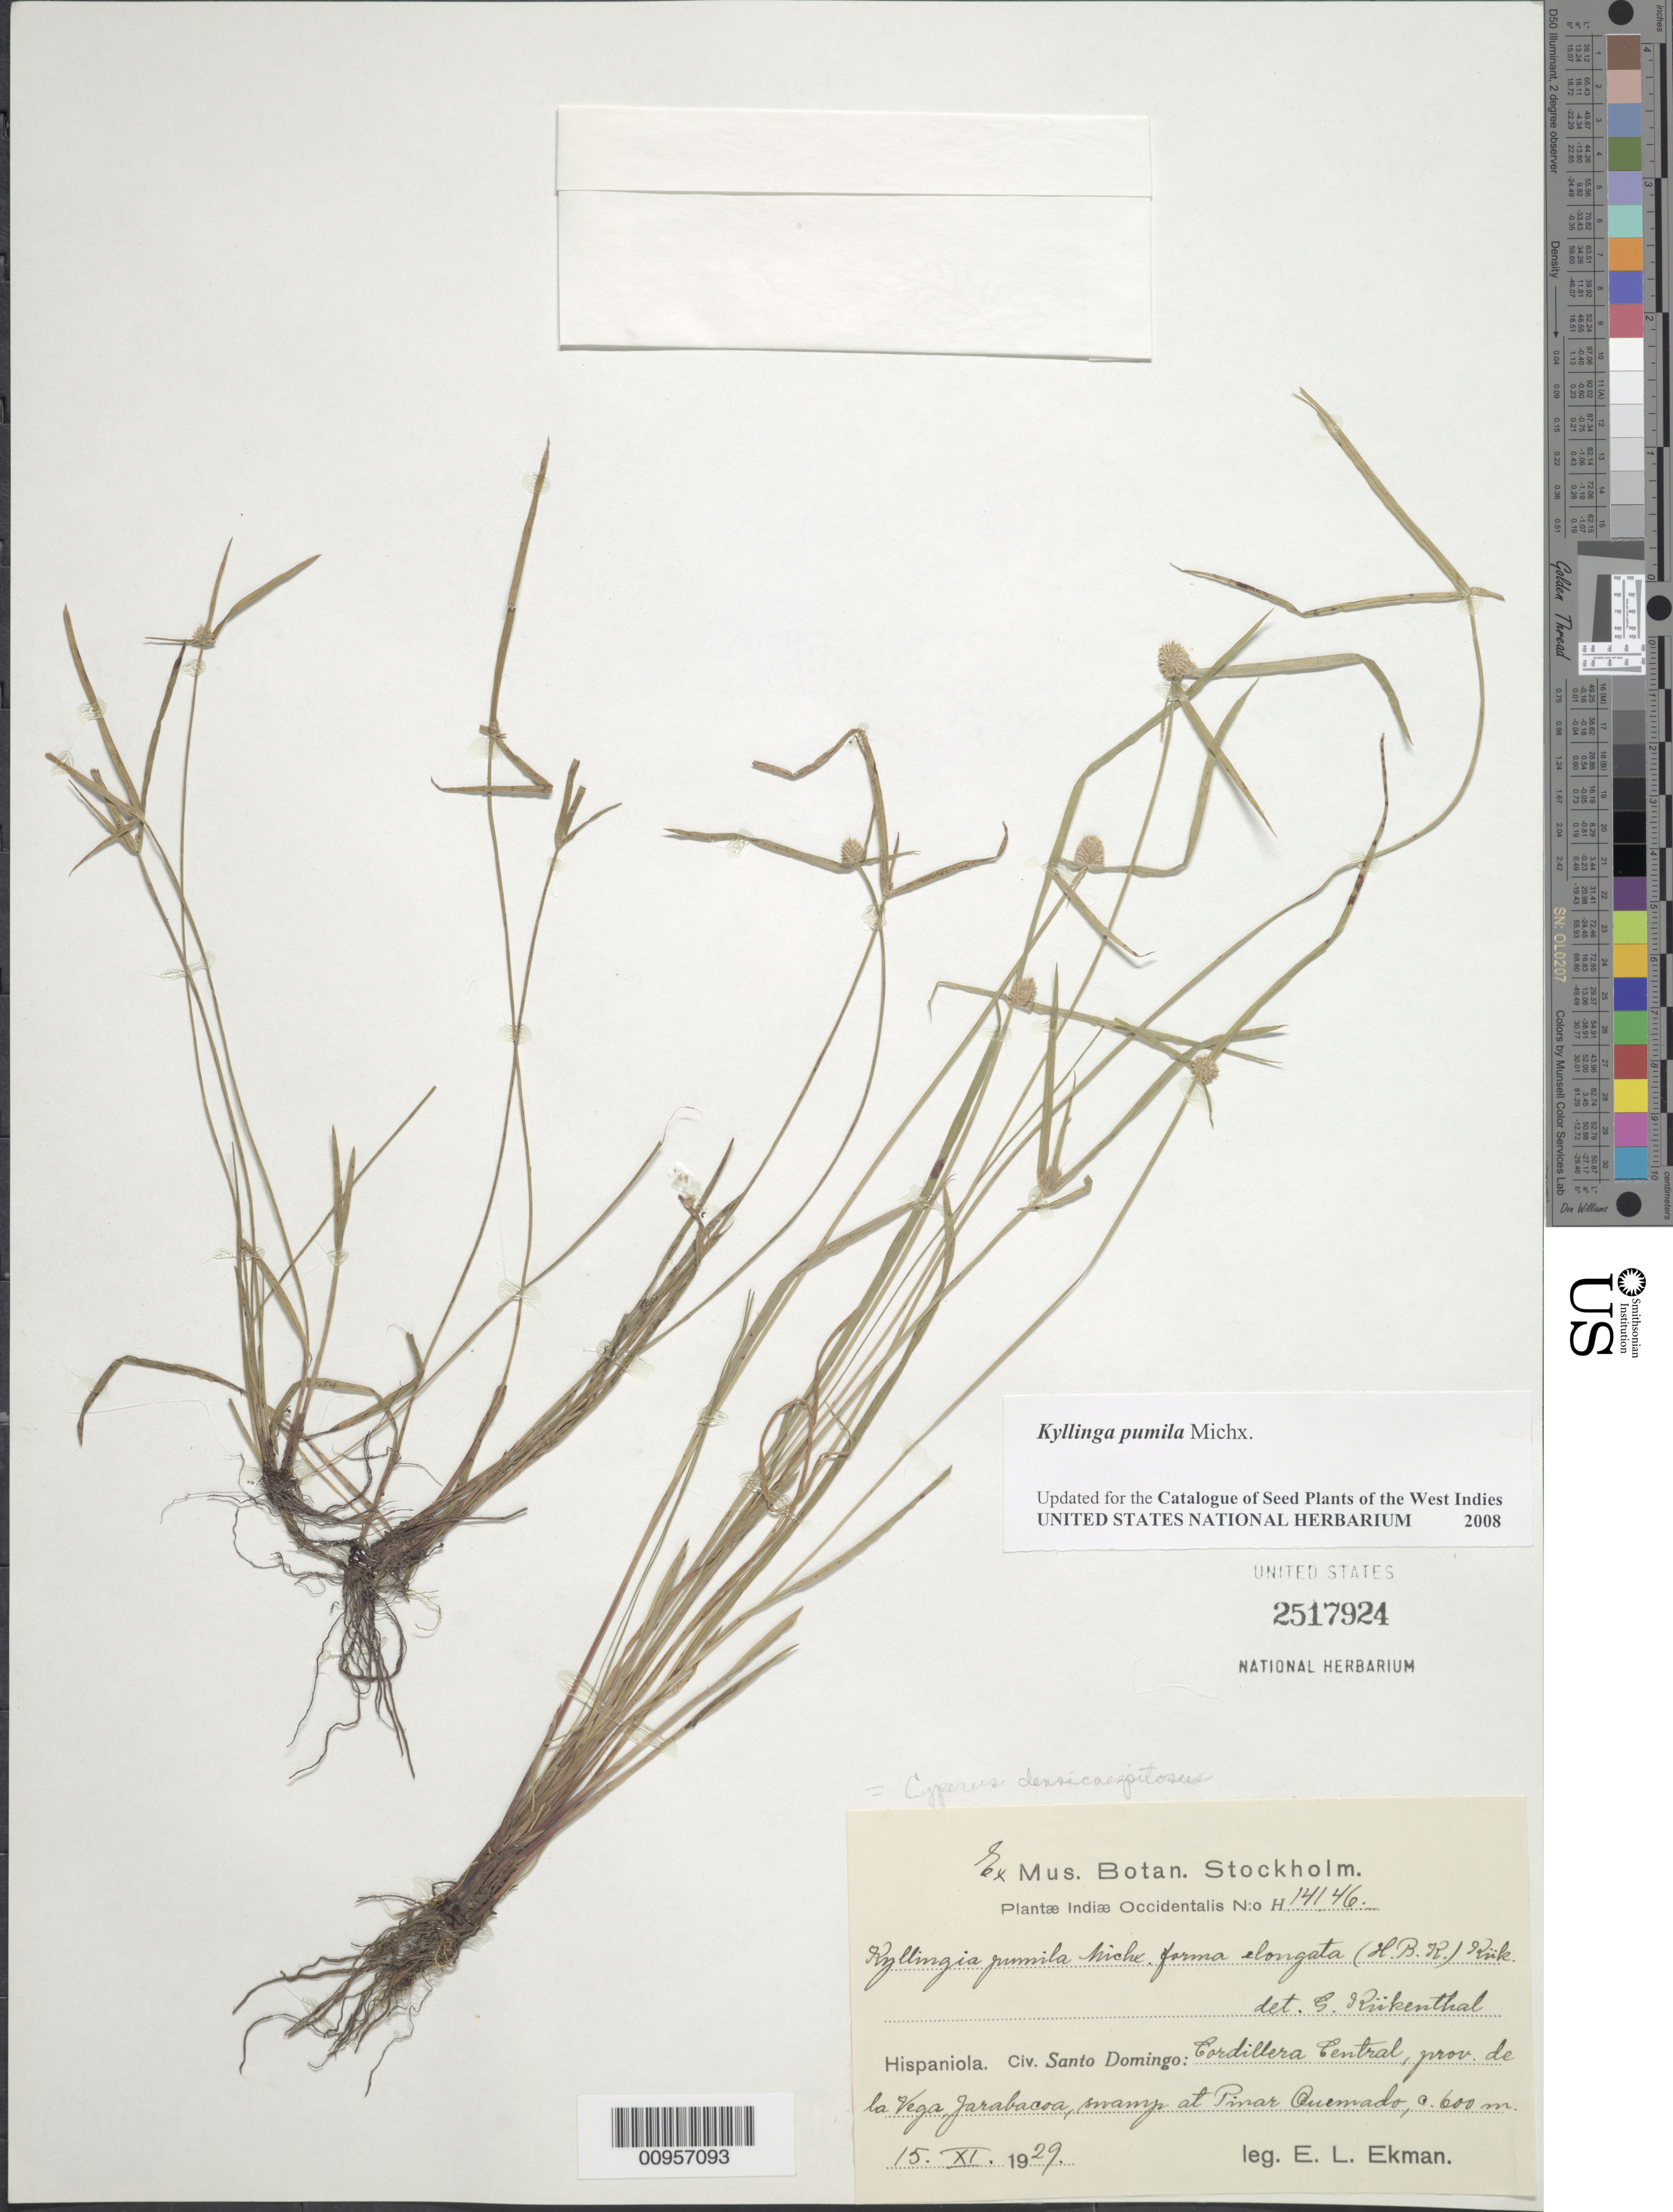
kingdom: Plantae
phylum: Tracheophyta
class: Liliopsida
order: Poales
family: Cyperaceae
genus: Cyperus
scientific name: Cyperus hortensis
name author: (Salzm. ex Steud.) Dorr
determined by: Strong, Mark T., (BOT), Smithsonian Institution - National Museum of Natural History (UNITED STATES)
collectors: E. L. Ekman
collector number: H 14146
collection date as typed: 15 Nov 1929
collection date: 1929-11-15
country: Dominican Republic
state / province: La Vega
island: Hispaniola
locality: Cordillera Central, Jarabacoa, swamp at Pinar Quemado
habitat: Swamp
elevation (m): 600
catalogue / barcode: US 2517924